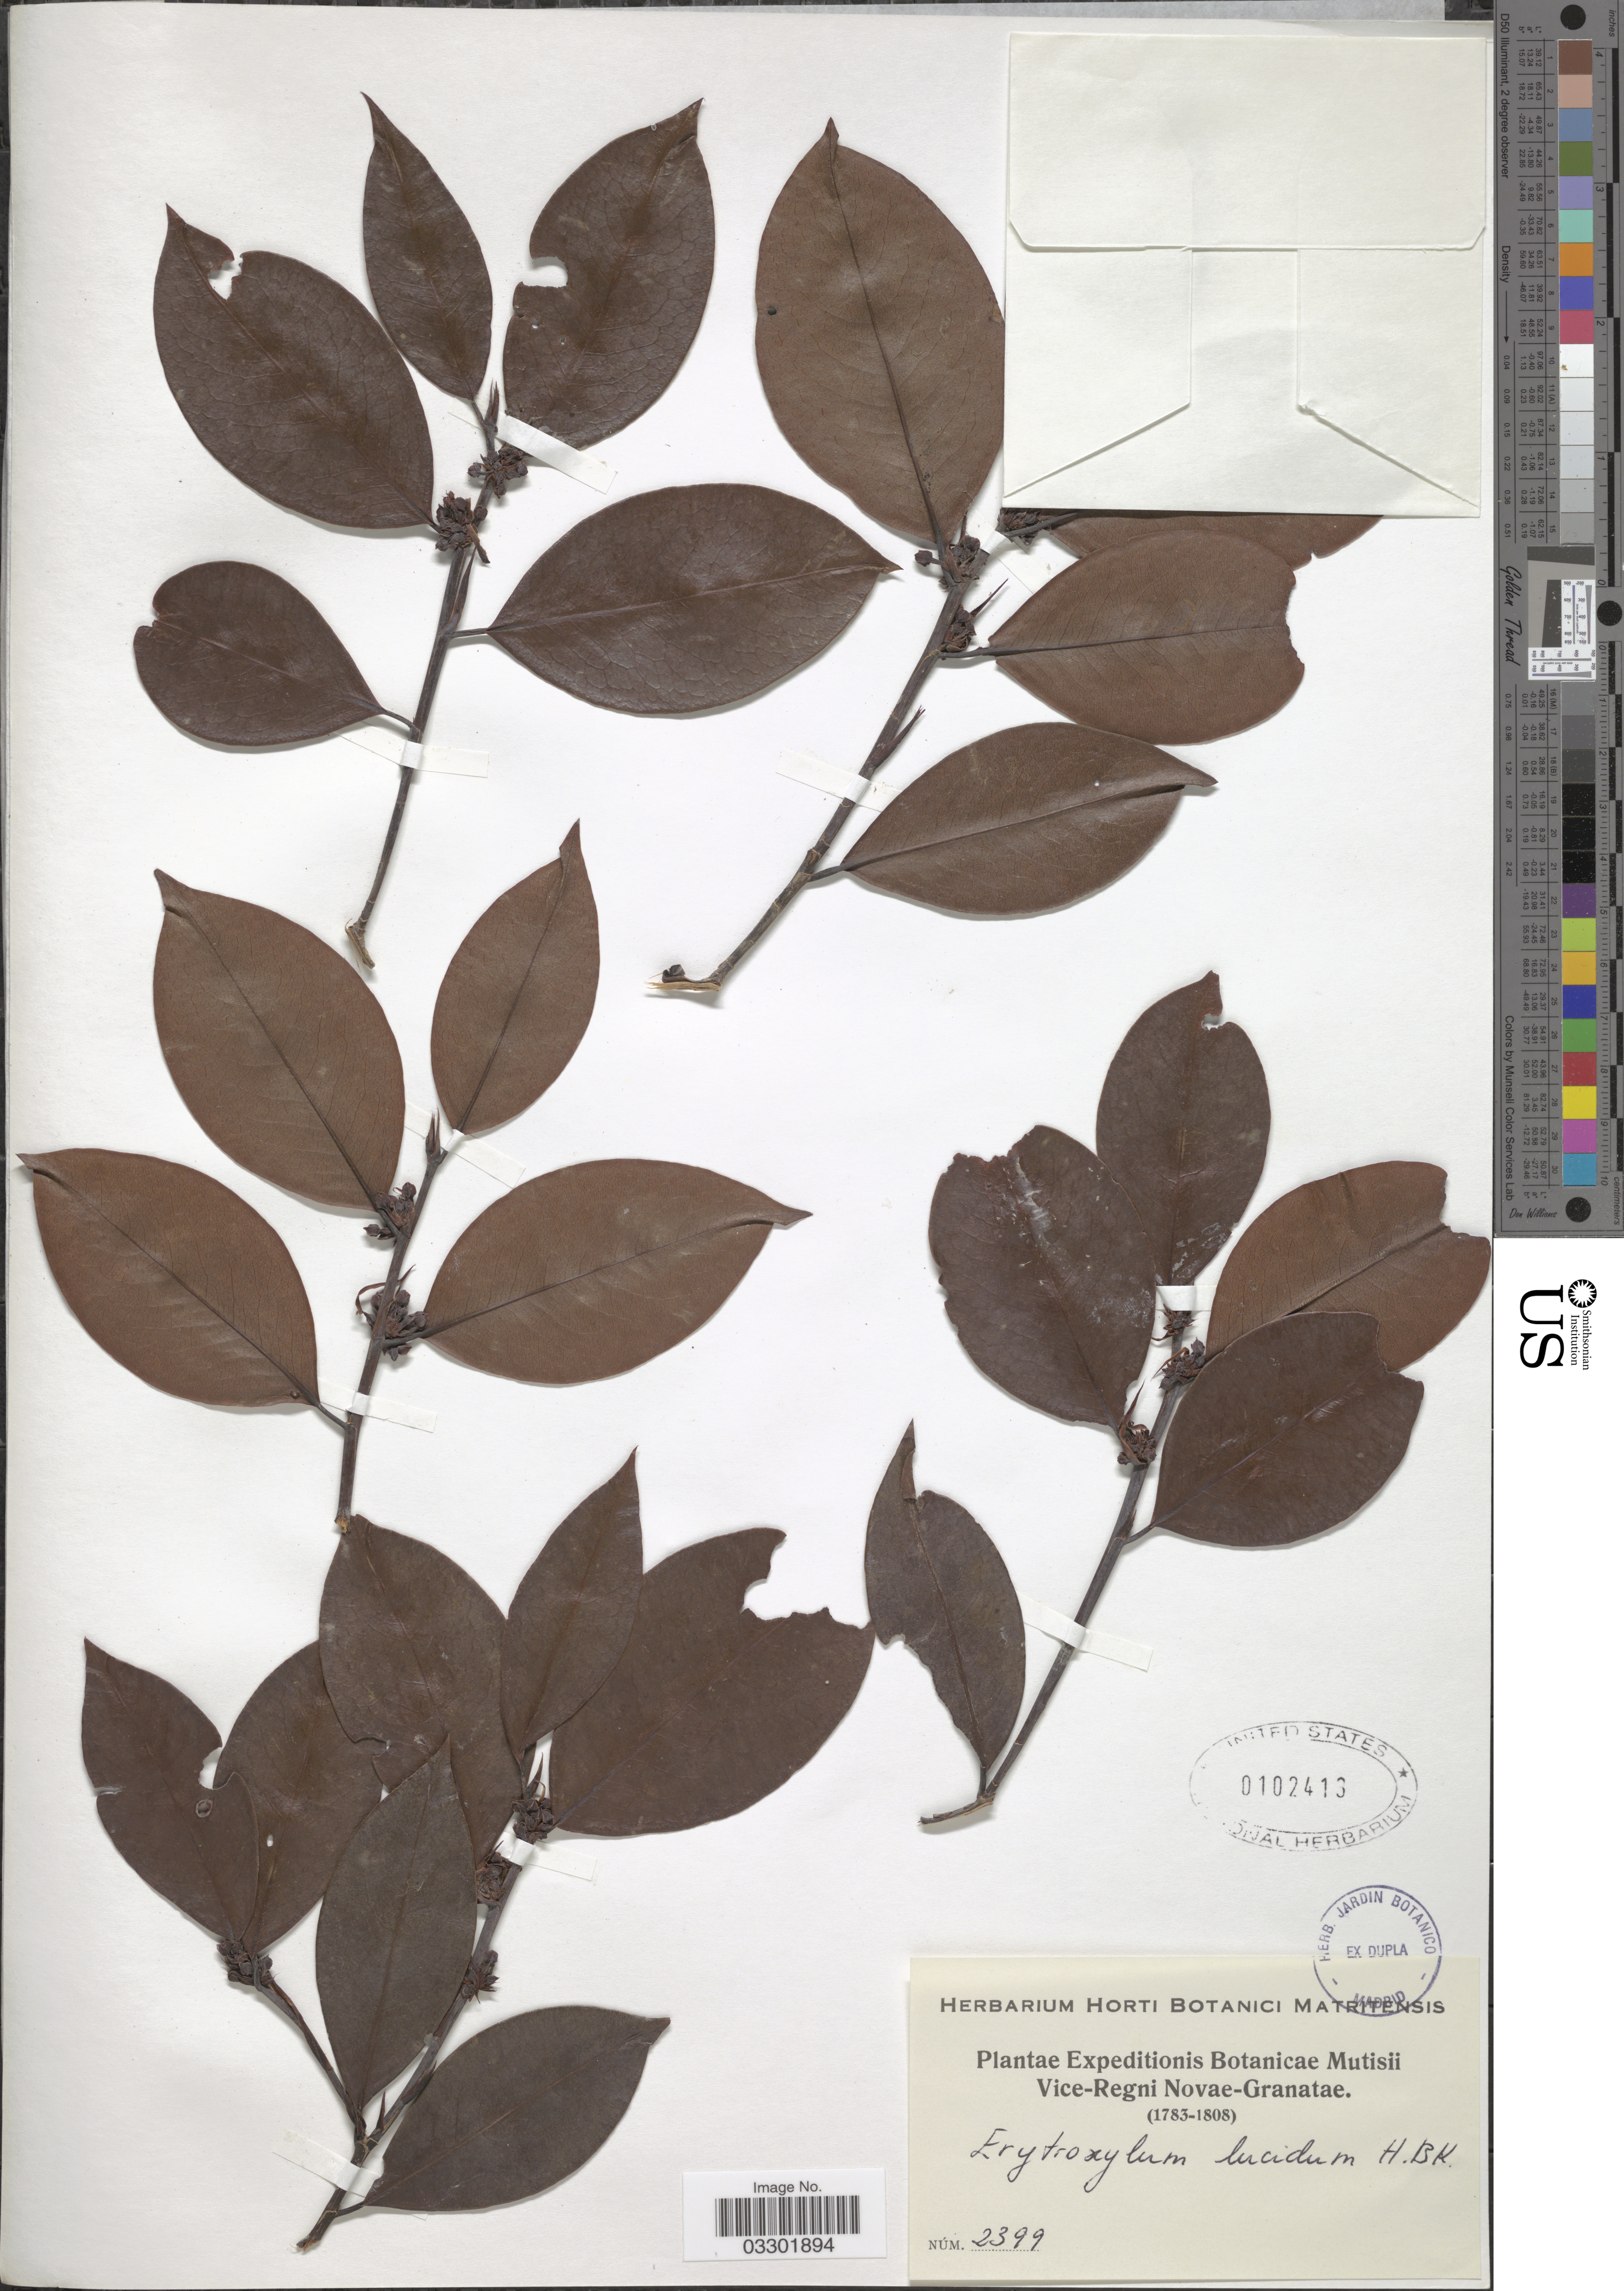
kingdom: Plantae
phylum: Tracheophyta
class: Magnoliopsida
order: Malpighiales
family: Erythroxylaceae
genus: Erythroxylum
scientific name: Erythroxylum lucidum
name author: Kunth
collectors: Expeditions Botanicae Mutisii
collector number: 2399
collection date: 1783/1808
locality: Vice-Regni Novae-Granatae.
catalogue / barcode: US 102413